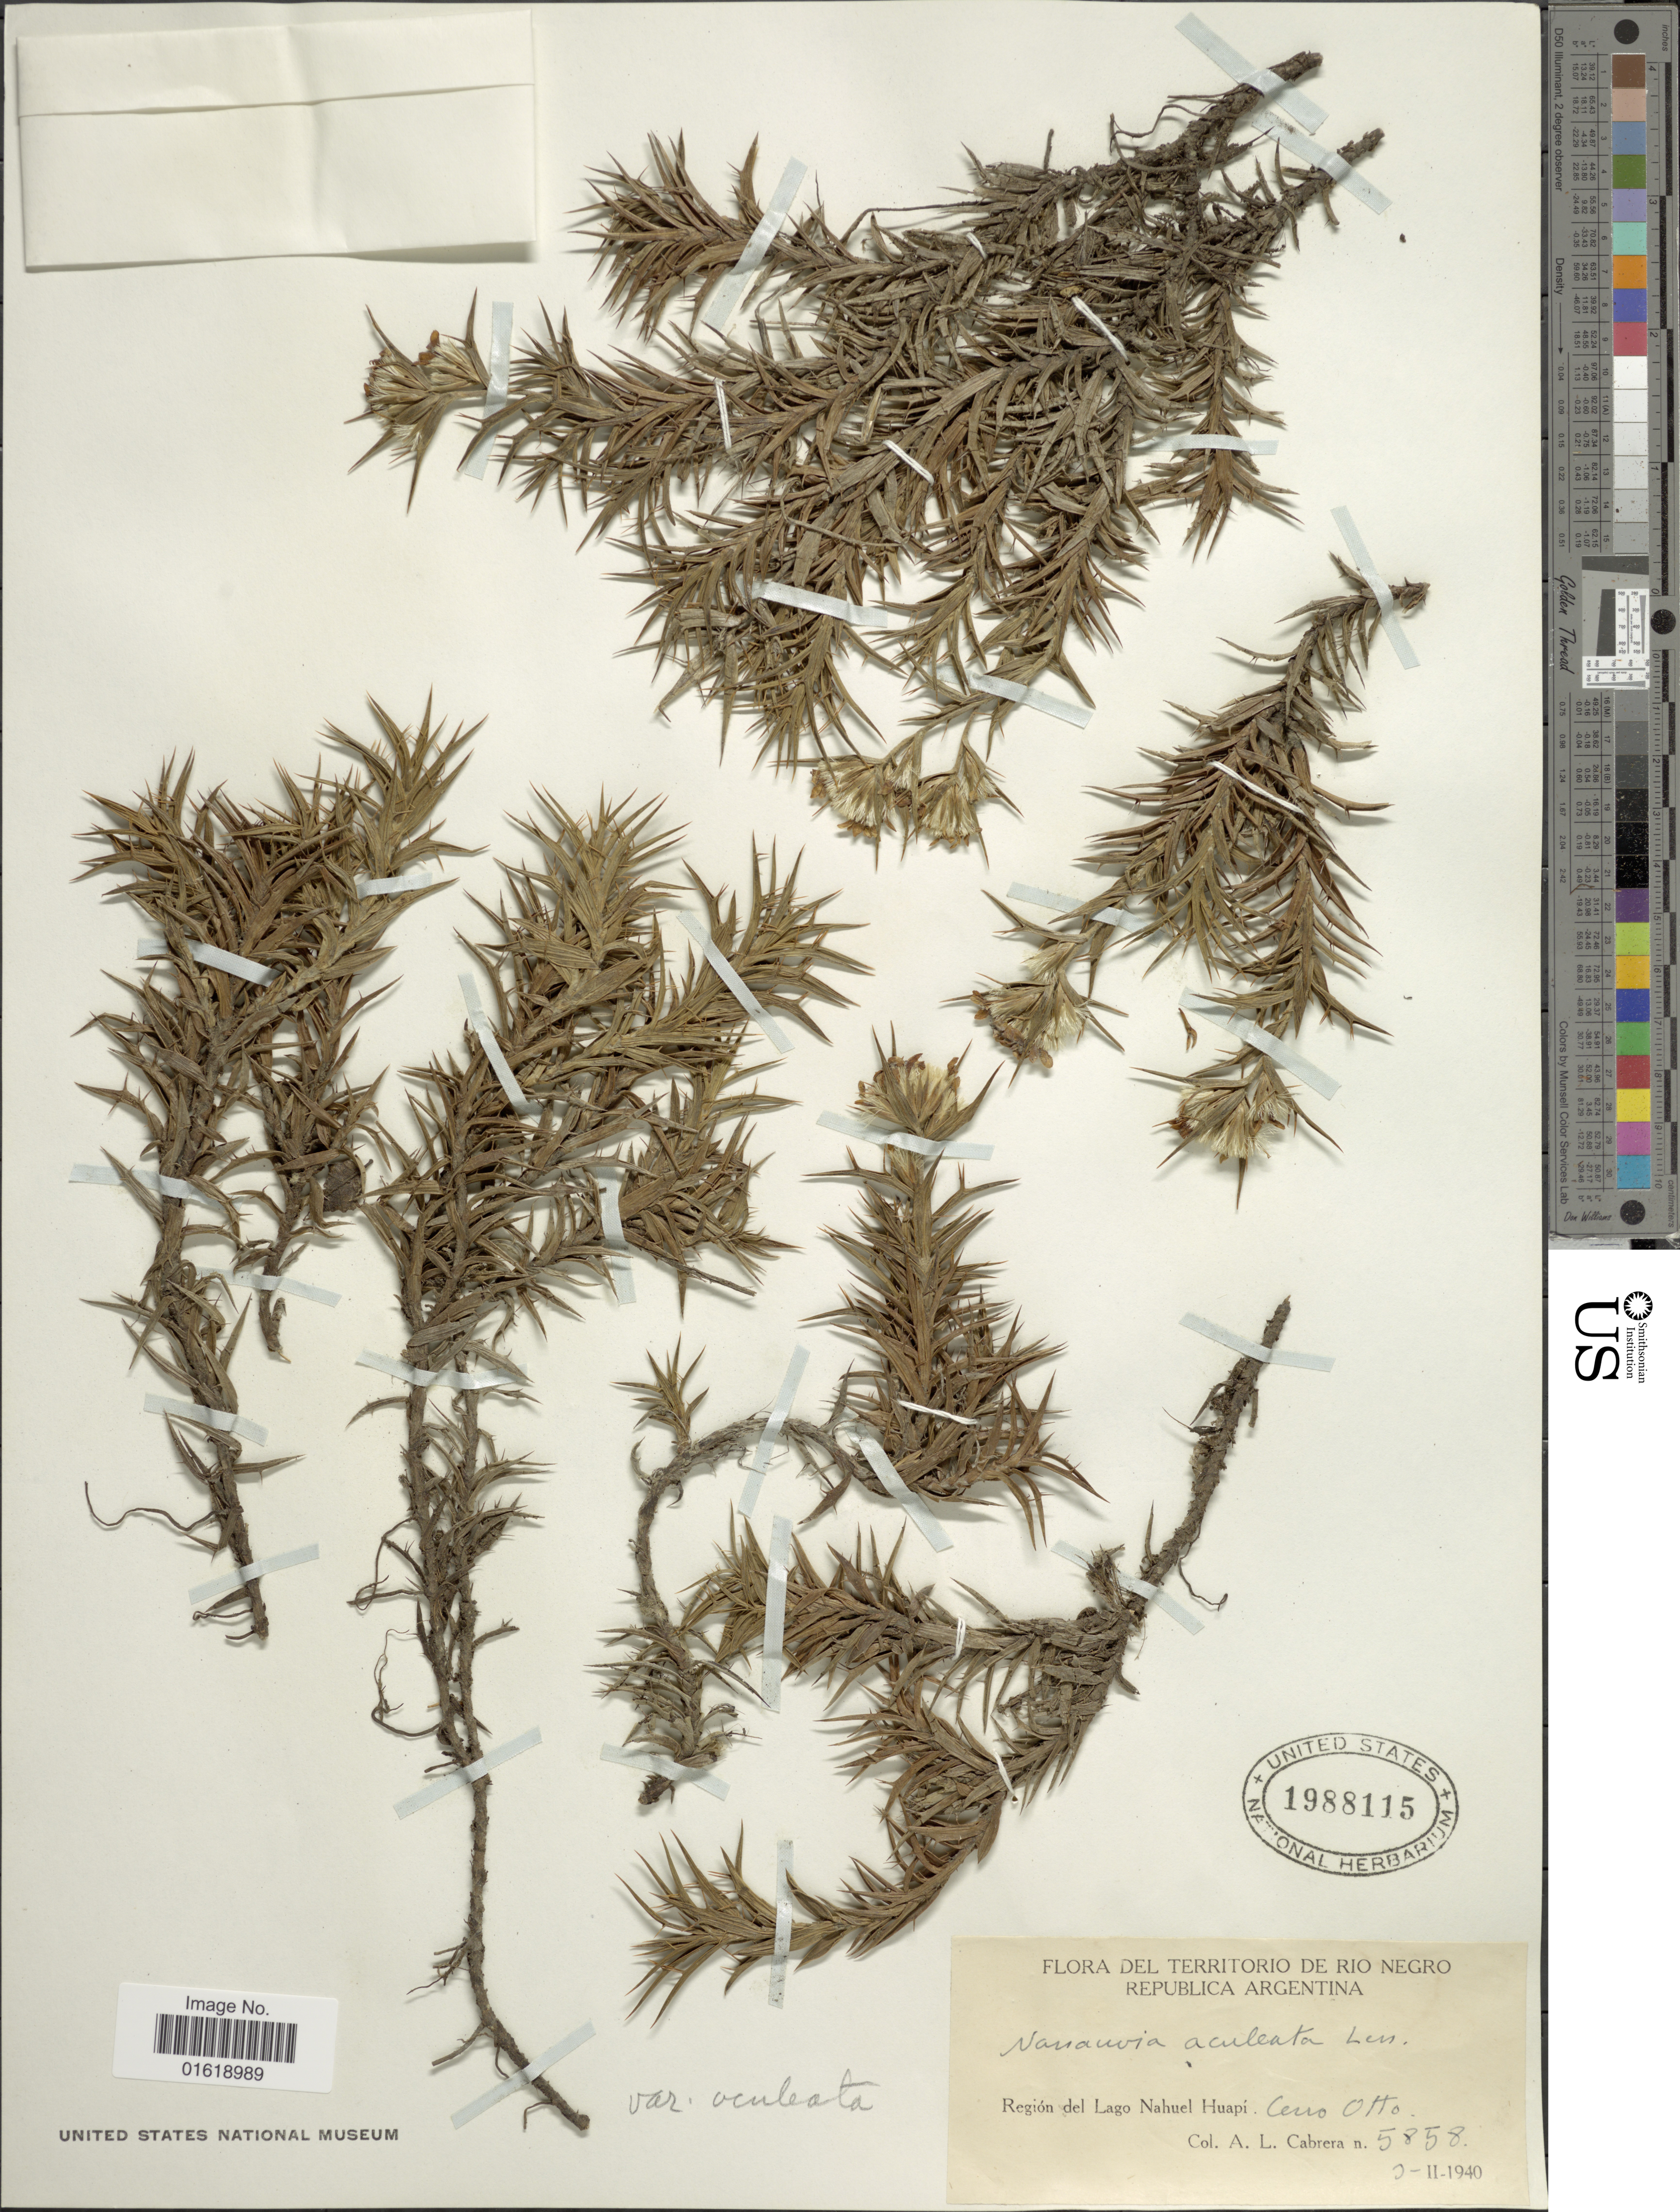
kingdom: Plantae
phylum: Tracheophyta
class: Magnoliopsida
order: Asterales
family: Asteraceae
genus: Nassauvia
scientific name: Nassauvia aculeata var. aculeata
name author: (Less.) Poepp. & Endl.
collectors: A. L. Cabrera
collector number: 5858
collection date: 1940-02-03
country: Argentina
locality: Región del Lago Nahuel Huapí. Cerro Otto.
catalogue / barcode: US 1988115